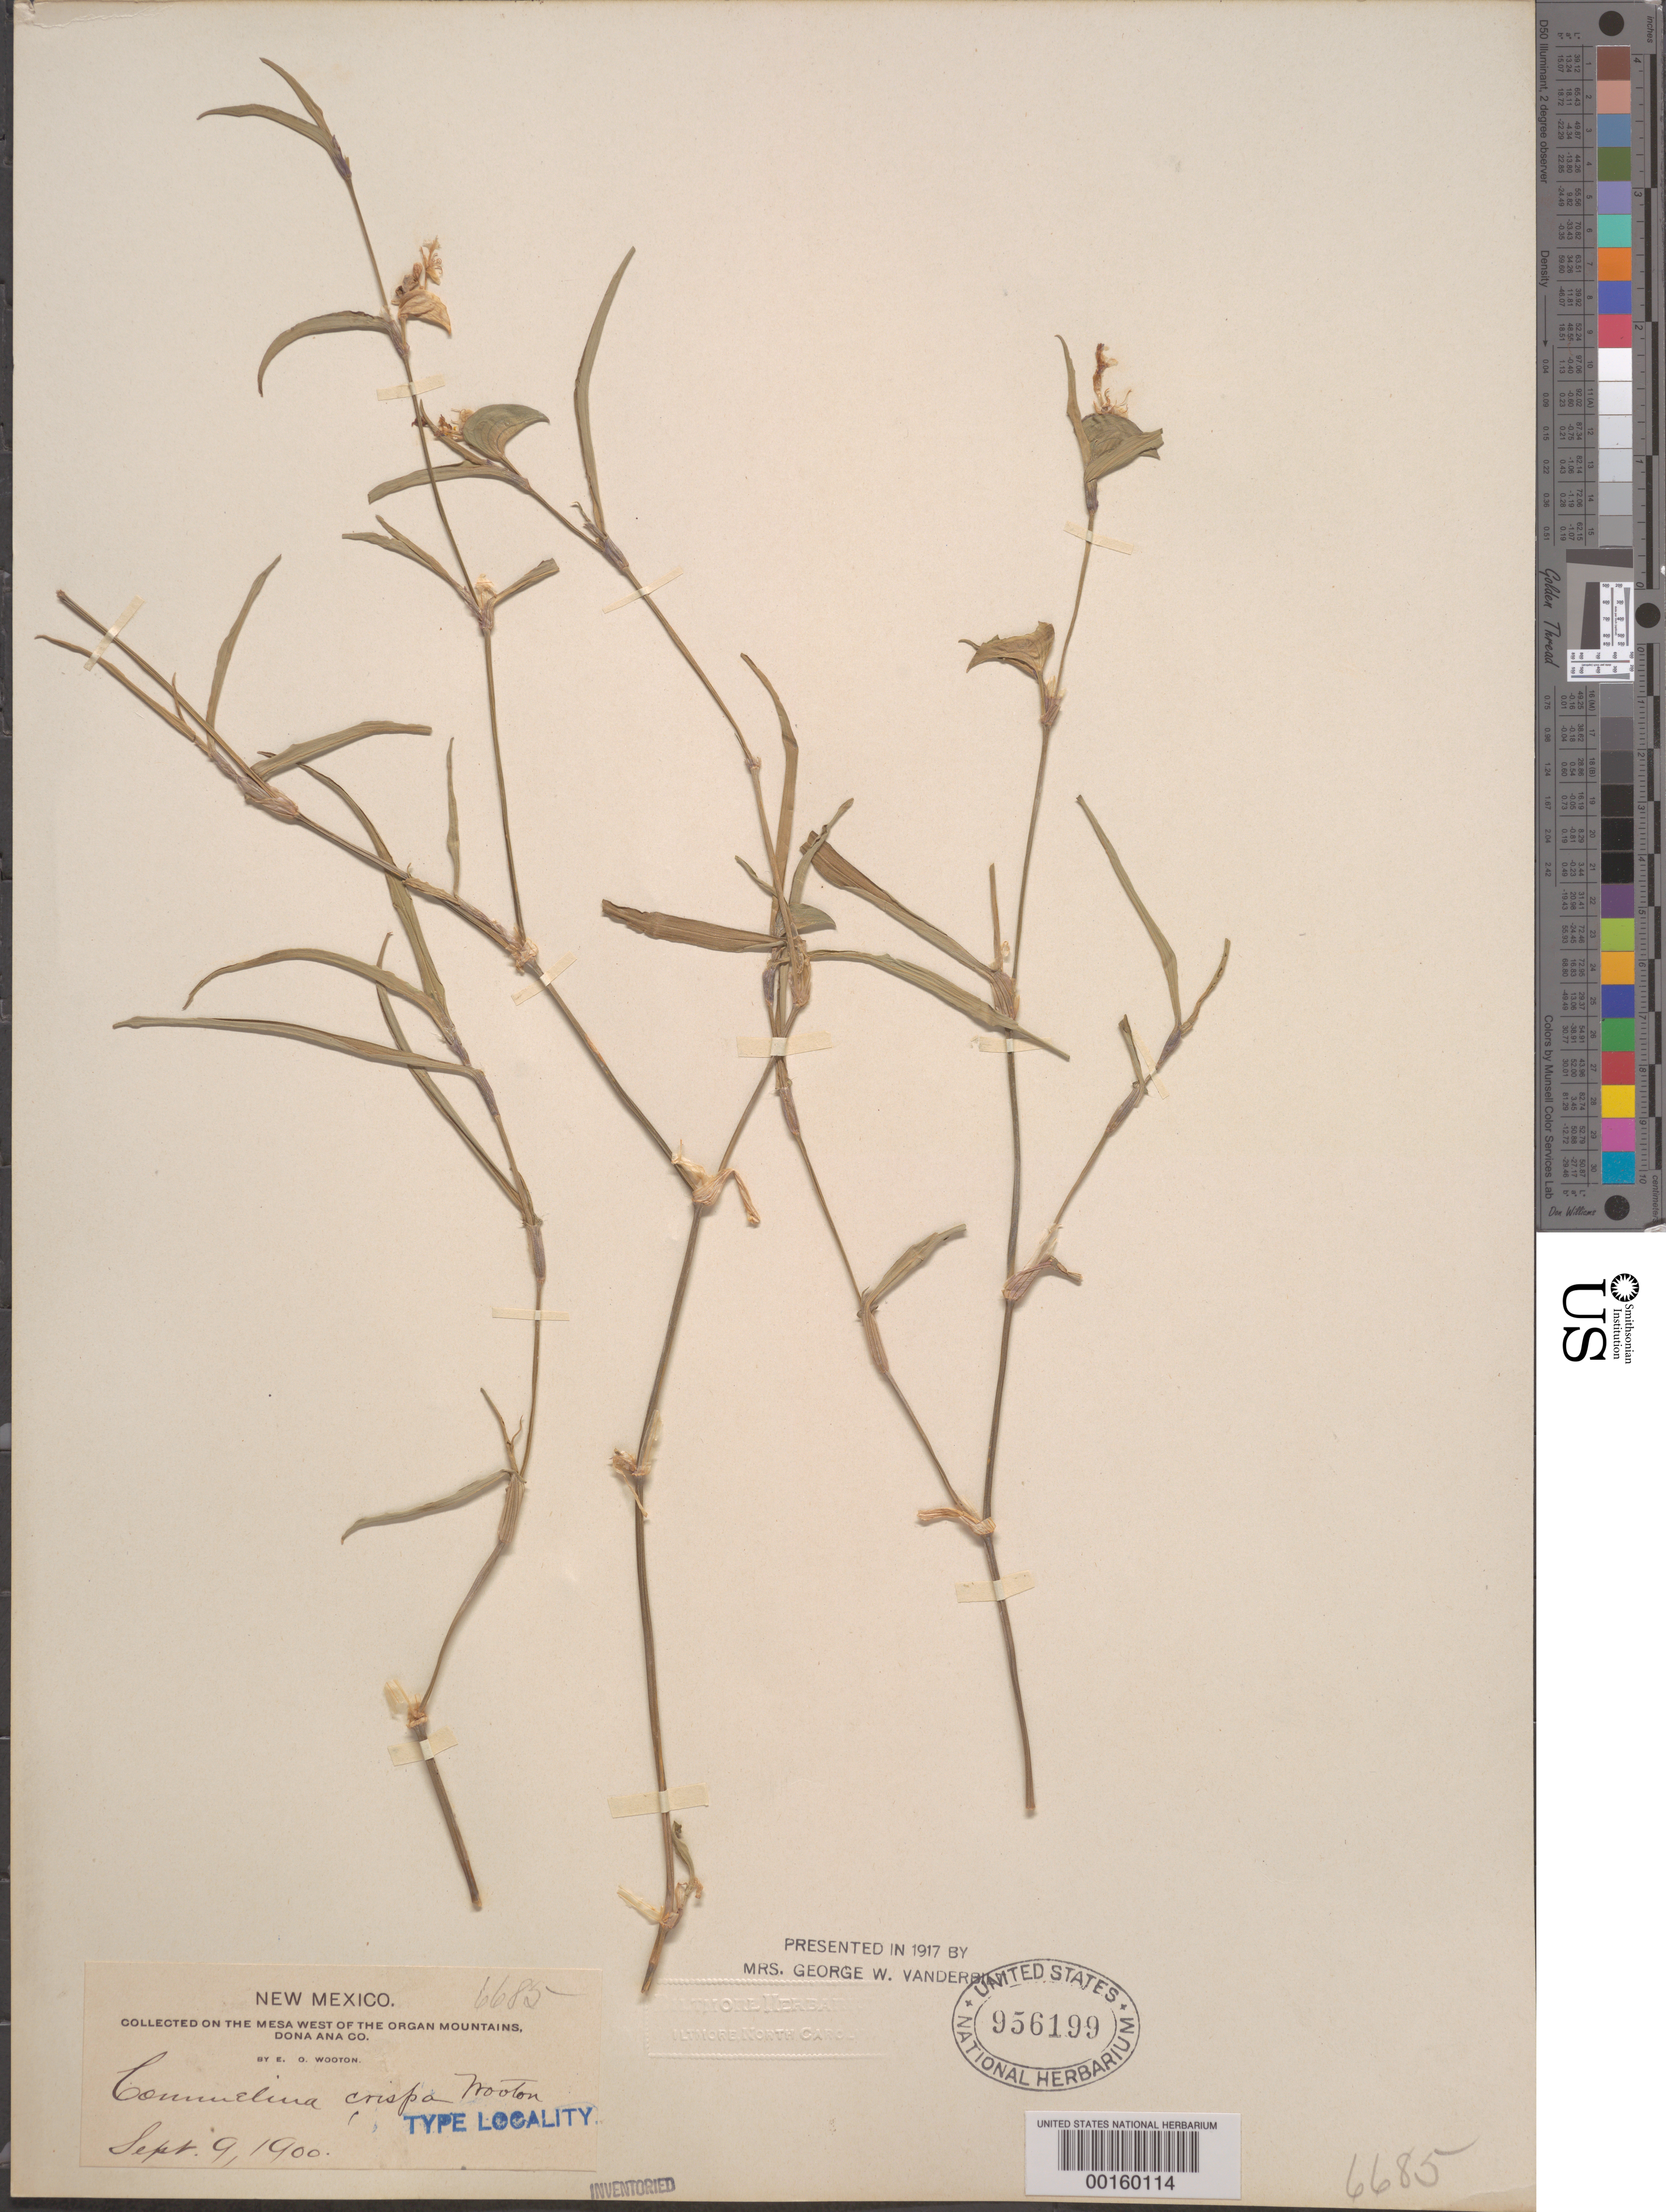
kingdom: Plantae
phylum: Tracheophyta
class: Liliopsida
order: Commelinales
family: Commelinaceae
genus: Commelina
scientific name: Commelina erecta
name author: L.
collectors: E. O. Wooton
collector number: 6685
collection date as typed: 09 Sep 1900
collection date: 1900-09-09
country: United States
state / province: New Mexico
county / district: Dona Ana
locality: Mesa w of organ mts.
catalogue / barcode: US 956199